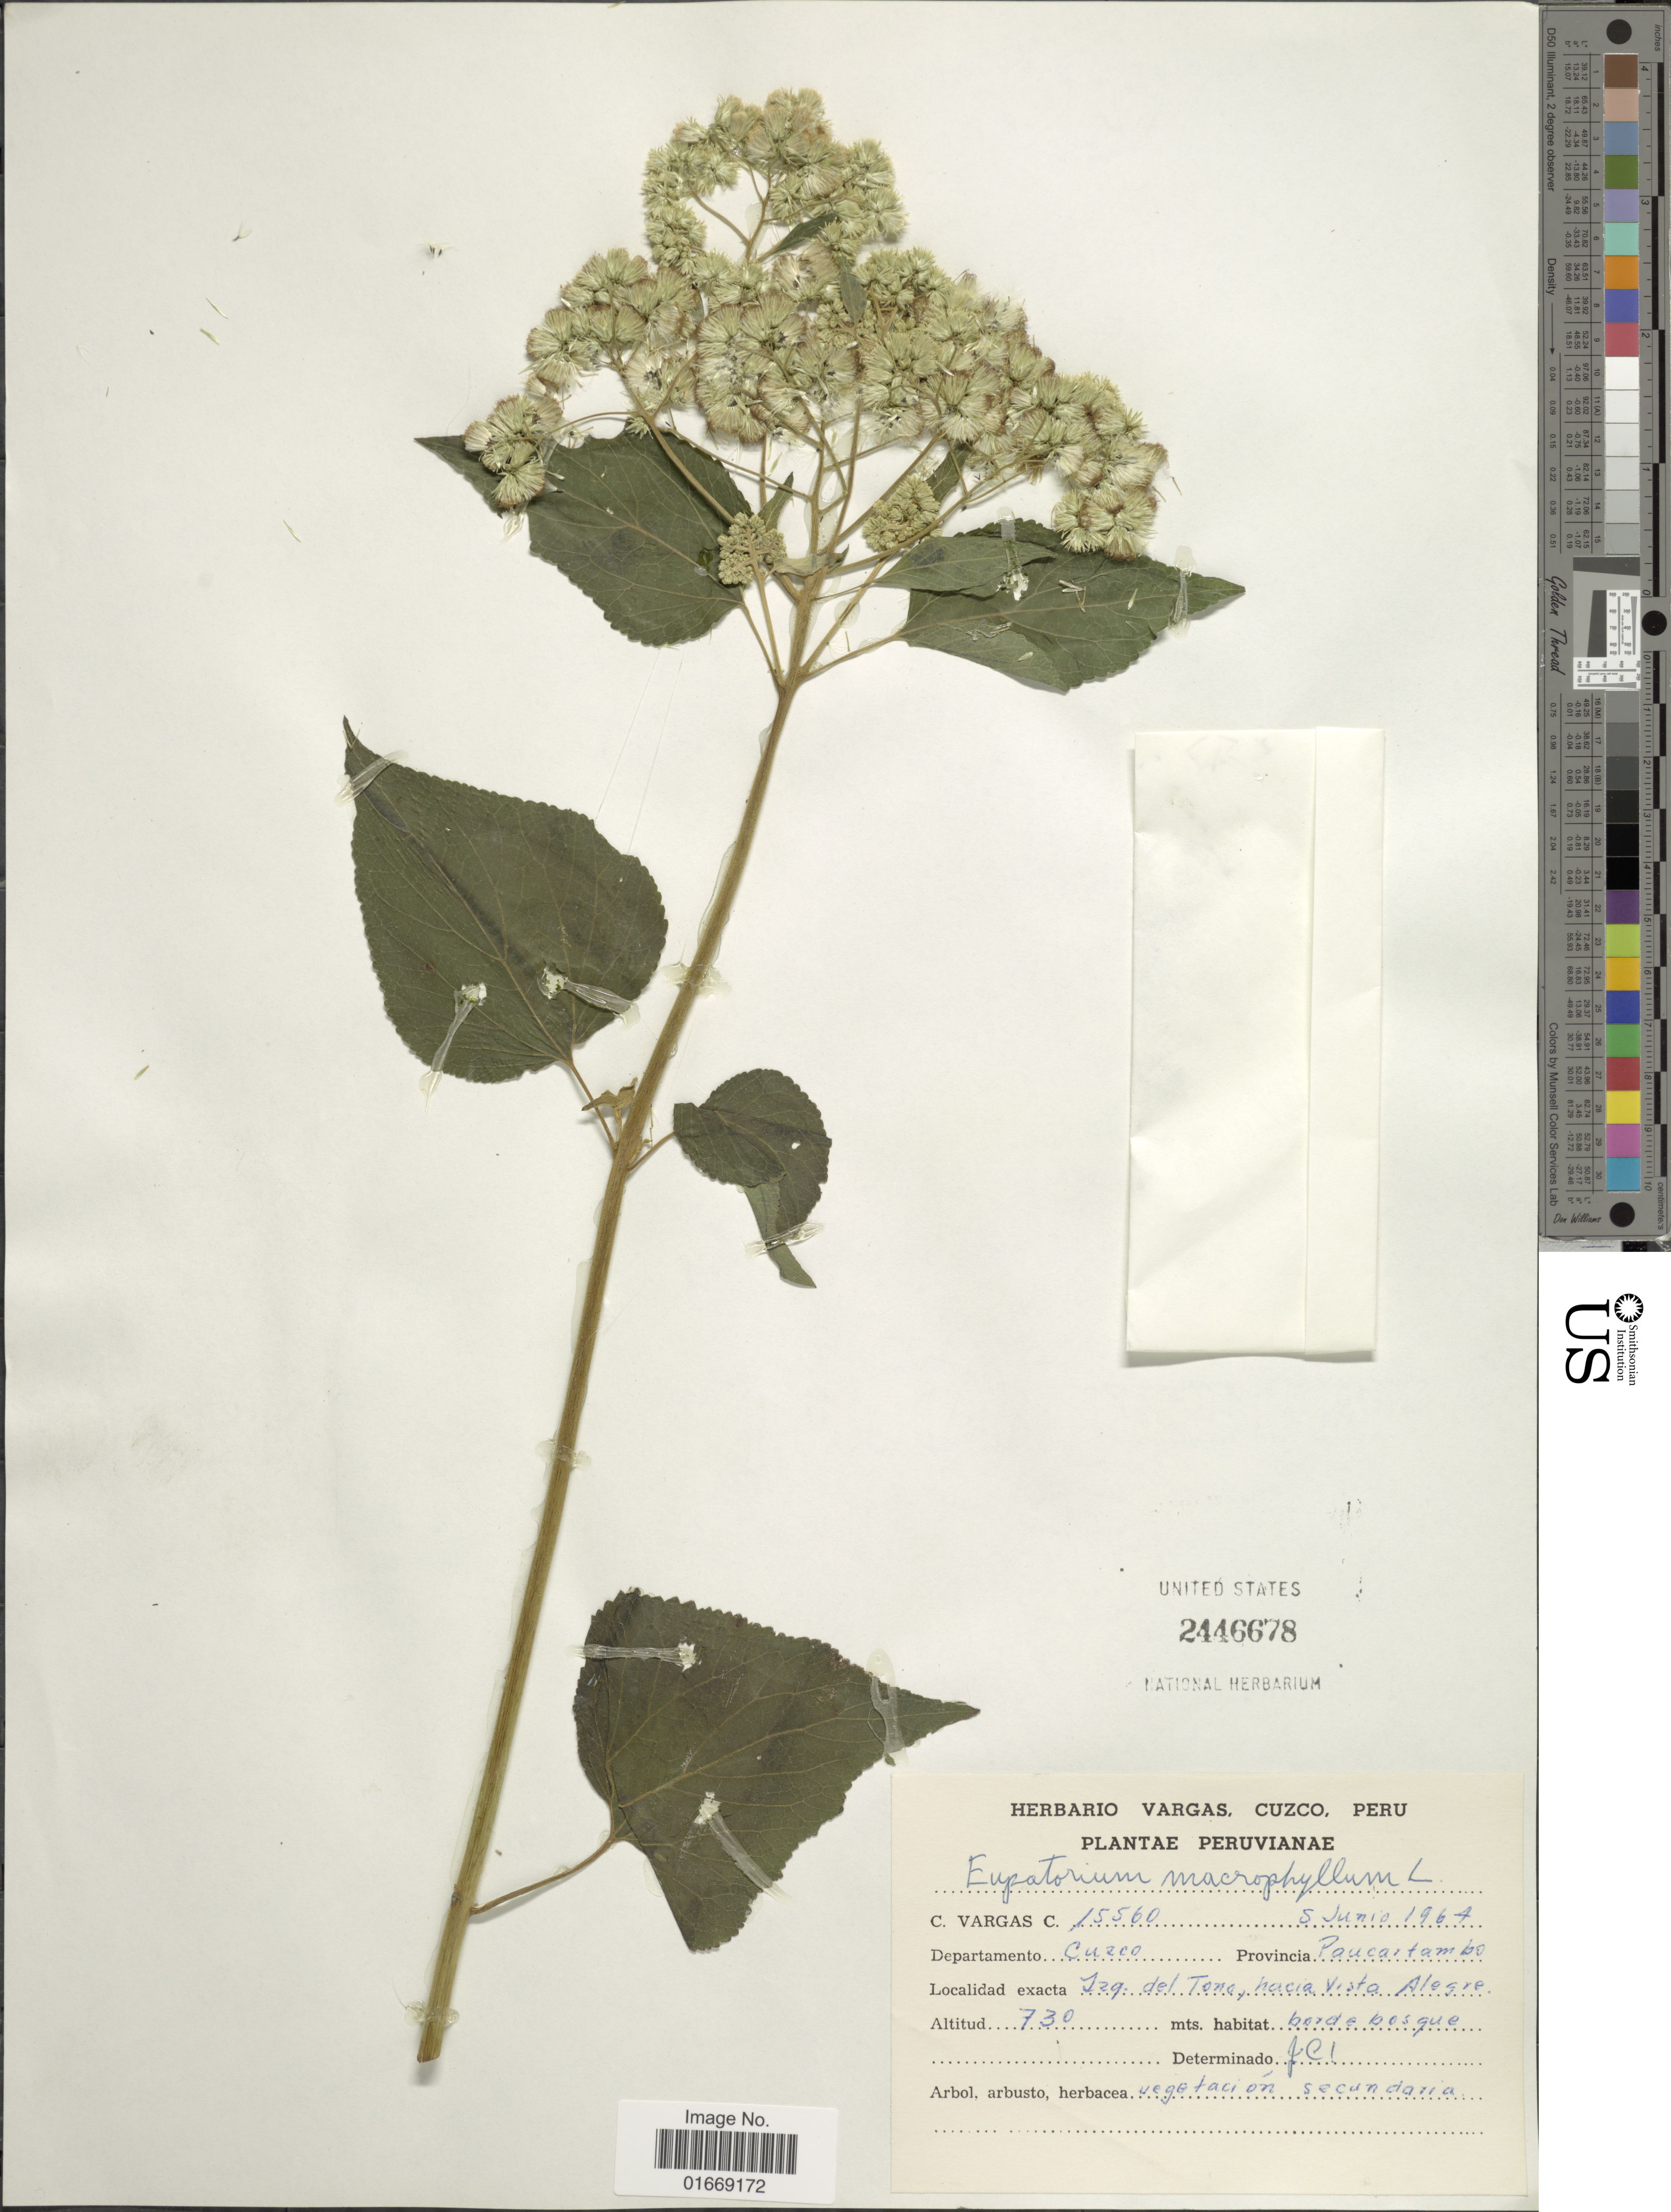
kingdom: Plantae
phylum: Tracheophyta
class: Magnoliopsida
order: Asterales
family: Asteraceae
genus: Hebeclinium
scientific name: Hebeclinium macrophyllum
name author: (L.) DC.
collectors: C. Vargas Calderón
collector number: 15560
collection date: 1964-06-08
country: Peru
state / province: Cusco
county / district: Paucartambo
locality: del Tono, hacia Vista Alegre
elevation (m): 730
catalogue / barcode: US 2446678